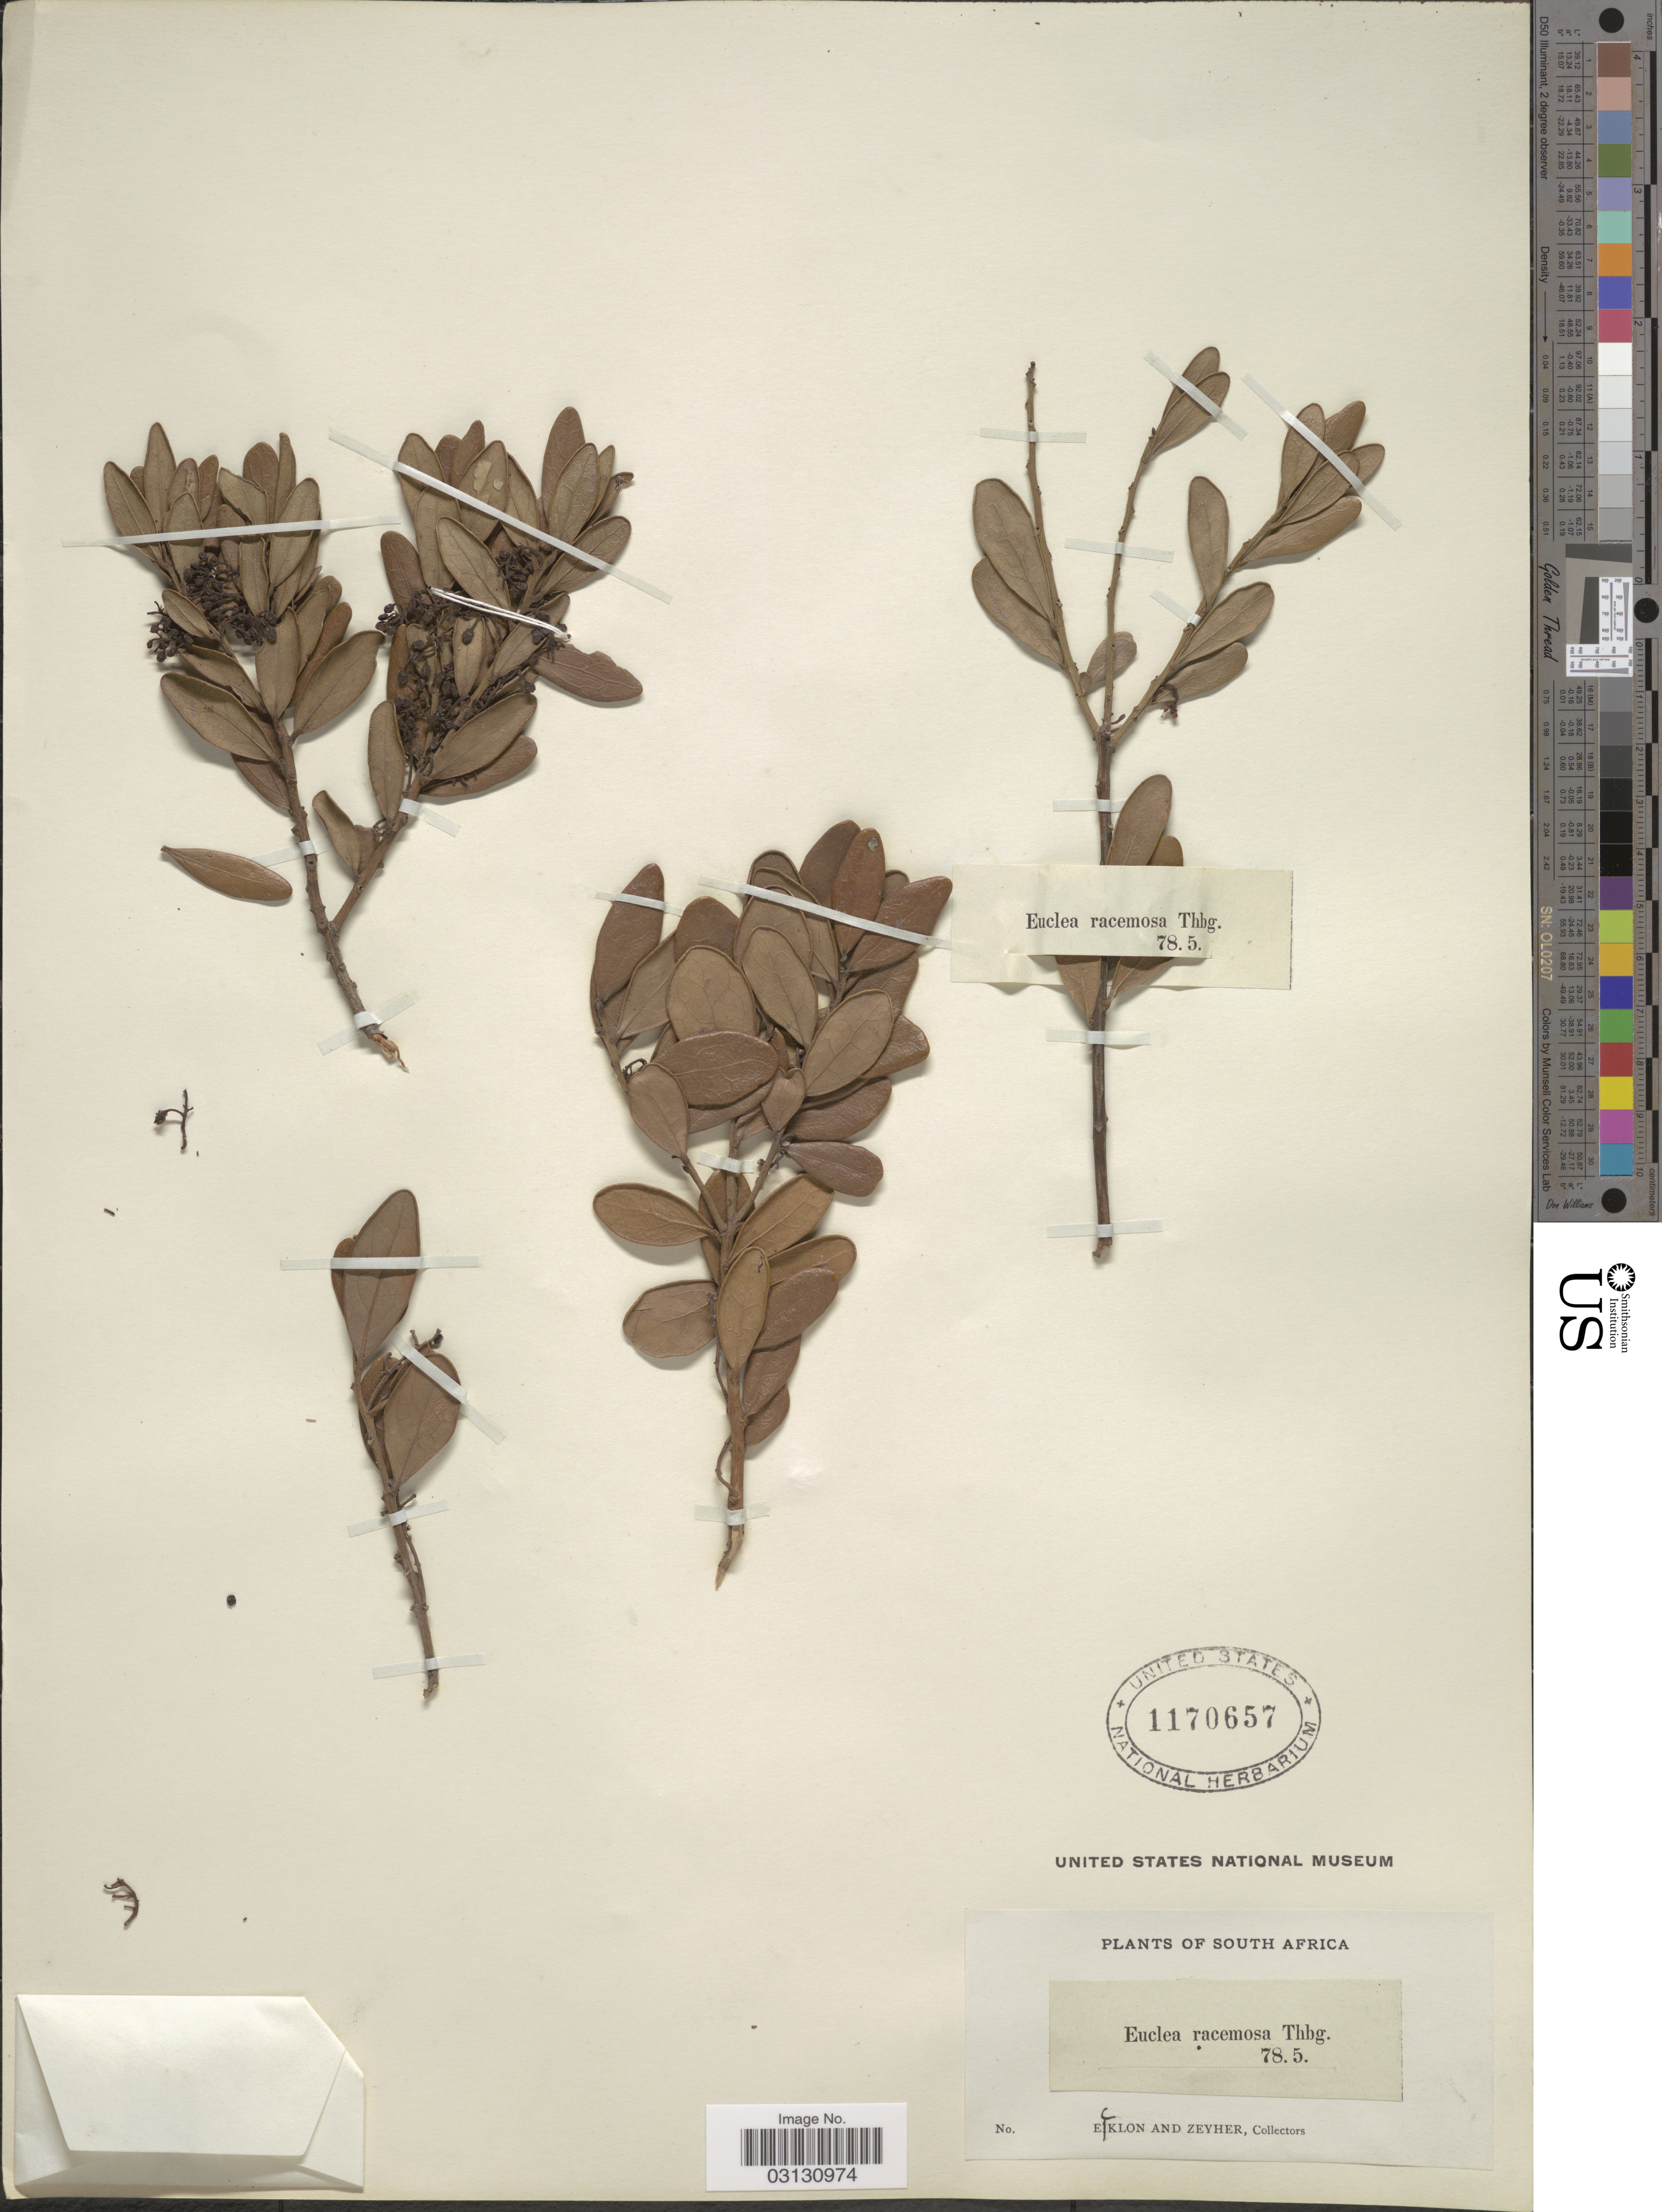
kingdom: Plantae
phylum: Tracheophyta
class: Magnoliopsida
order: Ericales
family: Ebenaceae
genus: Euclea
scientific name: Euclea racemosa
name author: L.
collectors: -. Ecklon & -. Zeyher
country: South Africa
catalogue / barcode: US 1170657